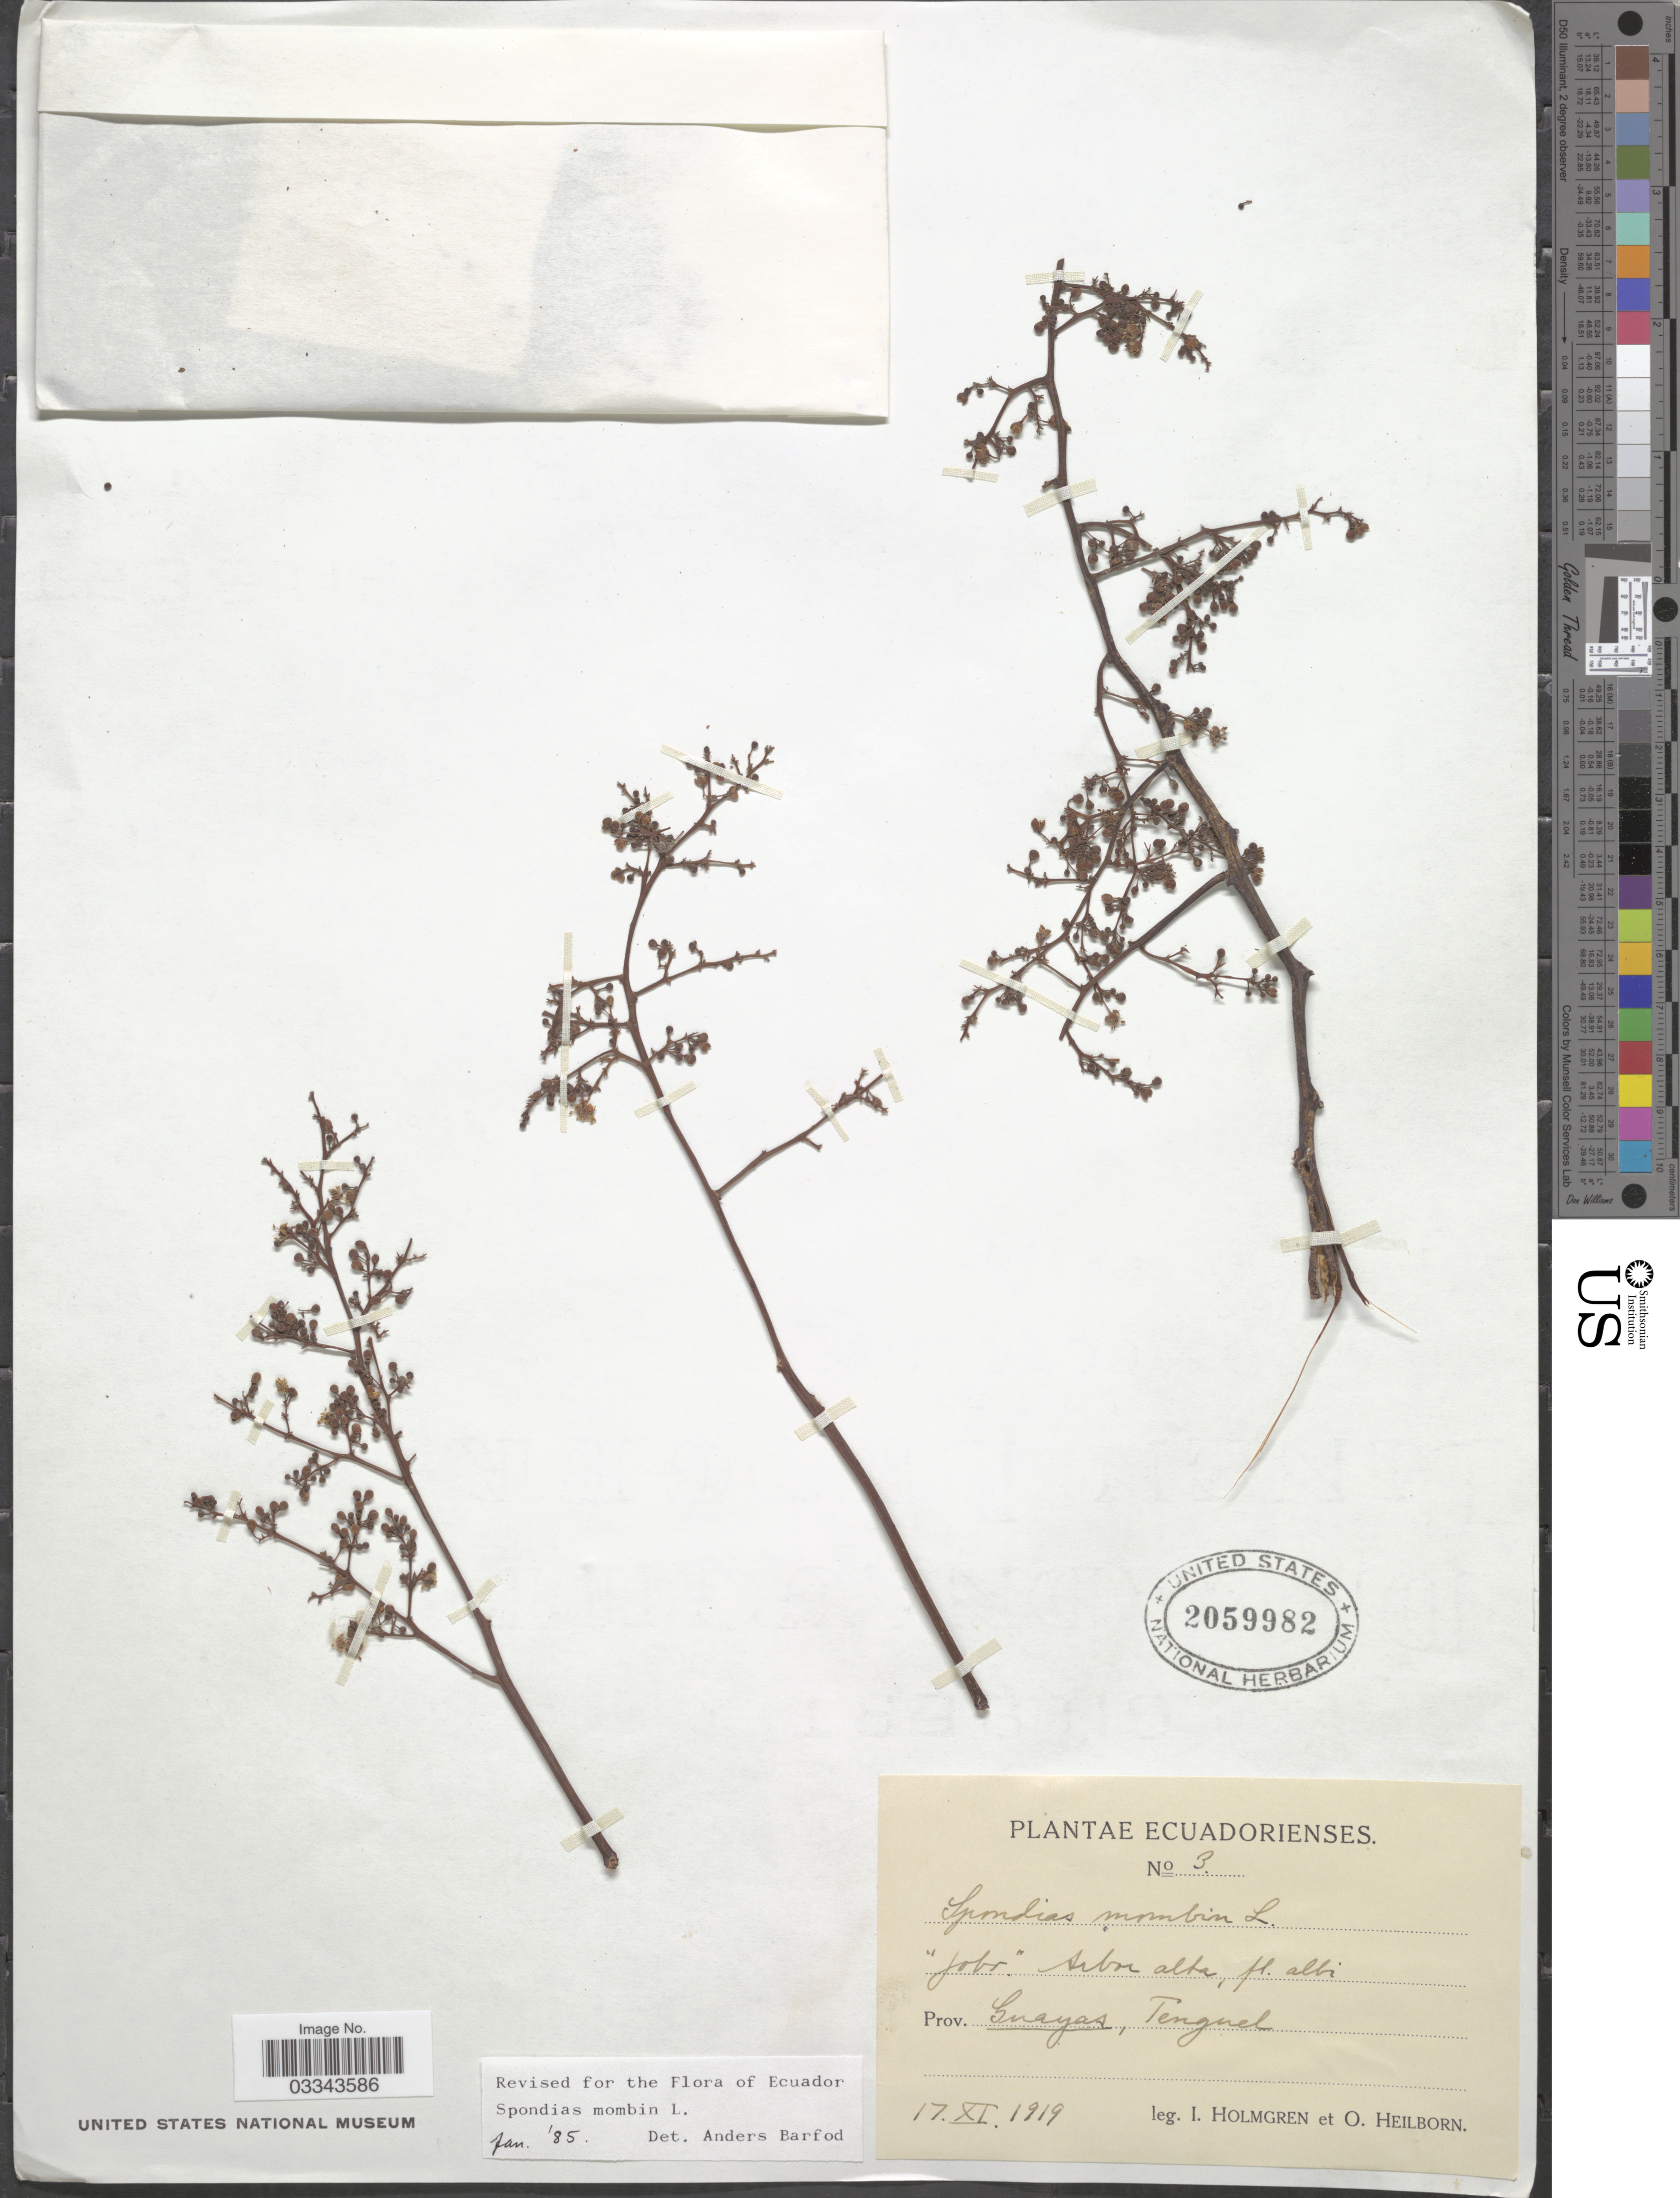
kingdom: Plantae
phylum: Tracheophyta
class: Magnoliopsida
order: Sapindales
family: Anacardiaceae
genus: Spondias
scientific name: Spondias mombin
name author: L.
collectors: I. Holmgren & O. Heilborn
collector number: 3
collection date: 1919-11-17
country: Ecuador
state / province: Guayas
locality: Tenguel.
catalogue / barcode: US 2059982